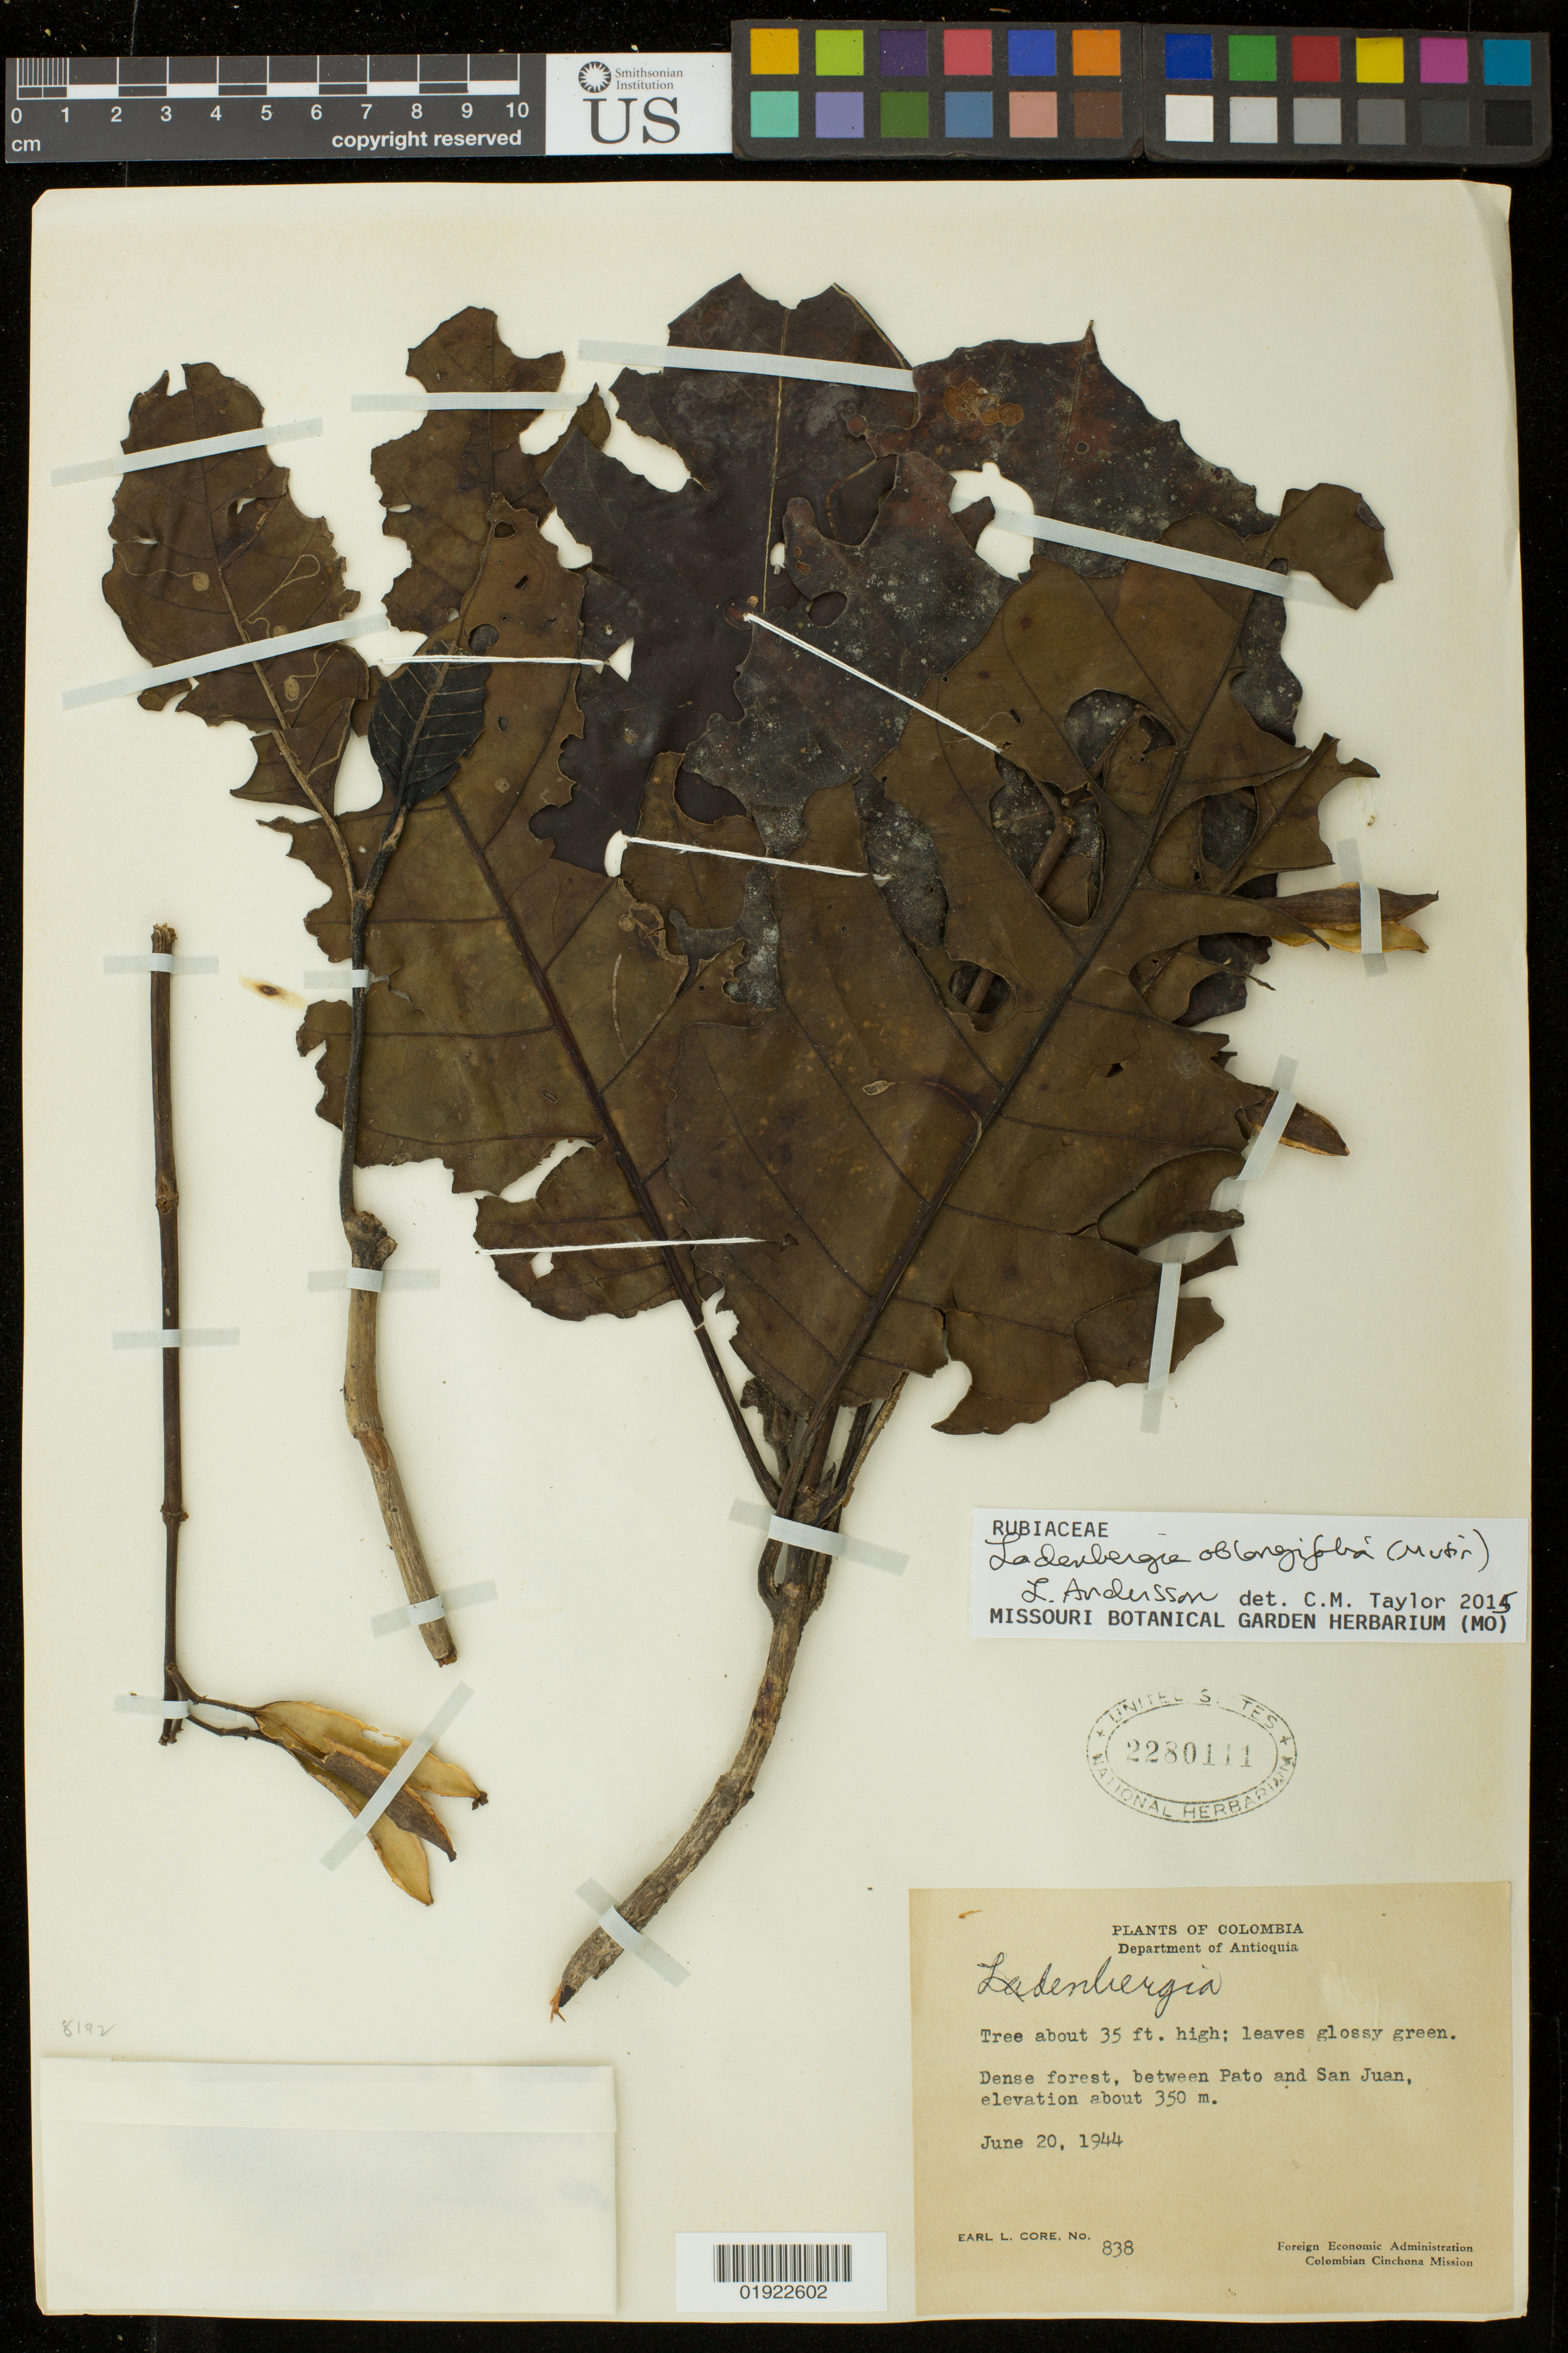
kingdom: Plantae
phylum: Tracheophyta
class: Magnoliopsida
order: Gentianales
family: Rubiaceae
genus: Ladenbergia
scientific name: Ladenbergia oblongifolia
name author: (Mutis) L. Andersson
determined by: Taylor, Charlotte M.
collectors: E. L. Core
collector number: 838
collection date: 1944-06-20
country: Colombia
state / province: Antioquia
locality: Between Pato and San Juan.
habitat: Dense forest.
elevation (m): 350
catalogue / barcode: US 2280111